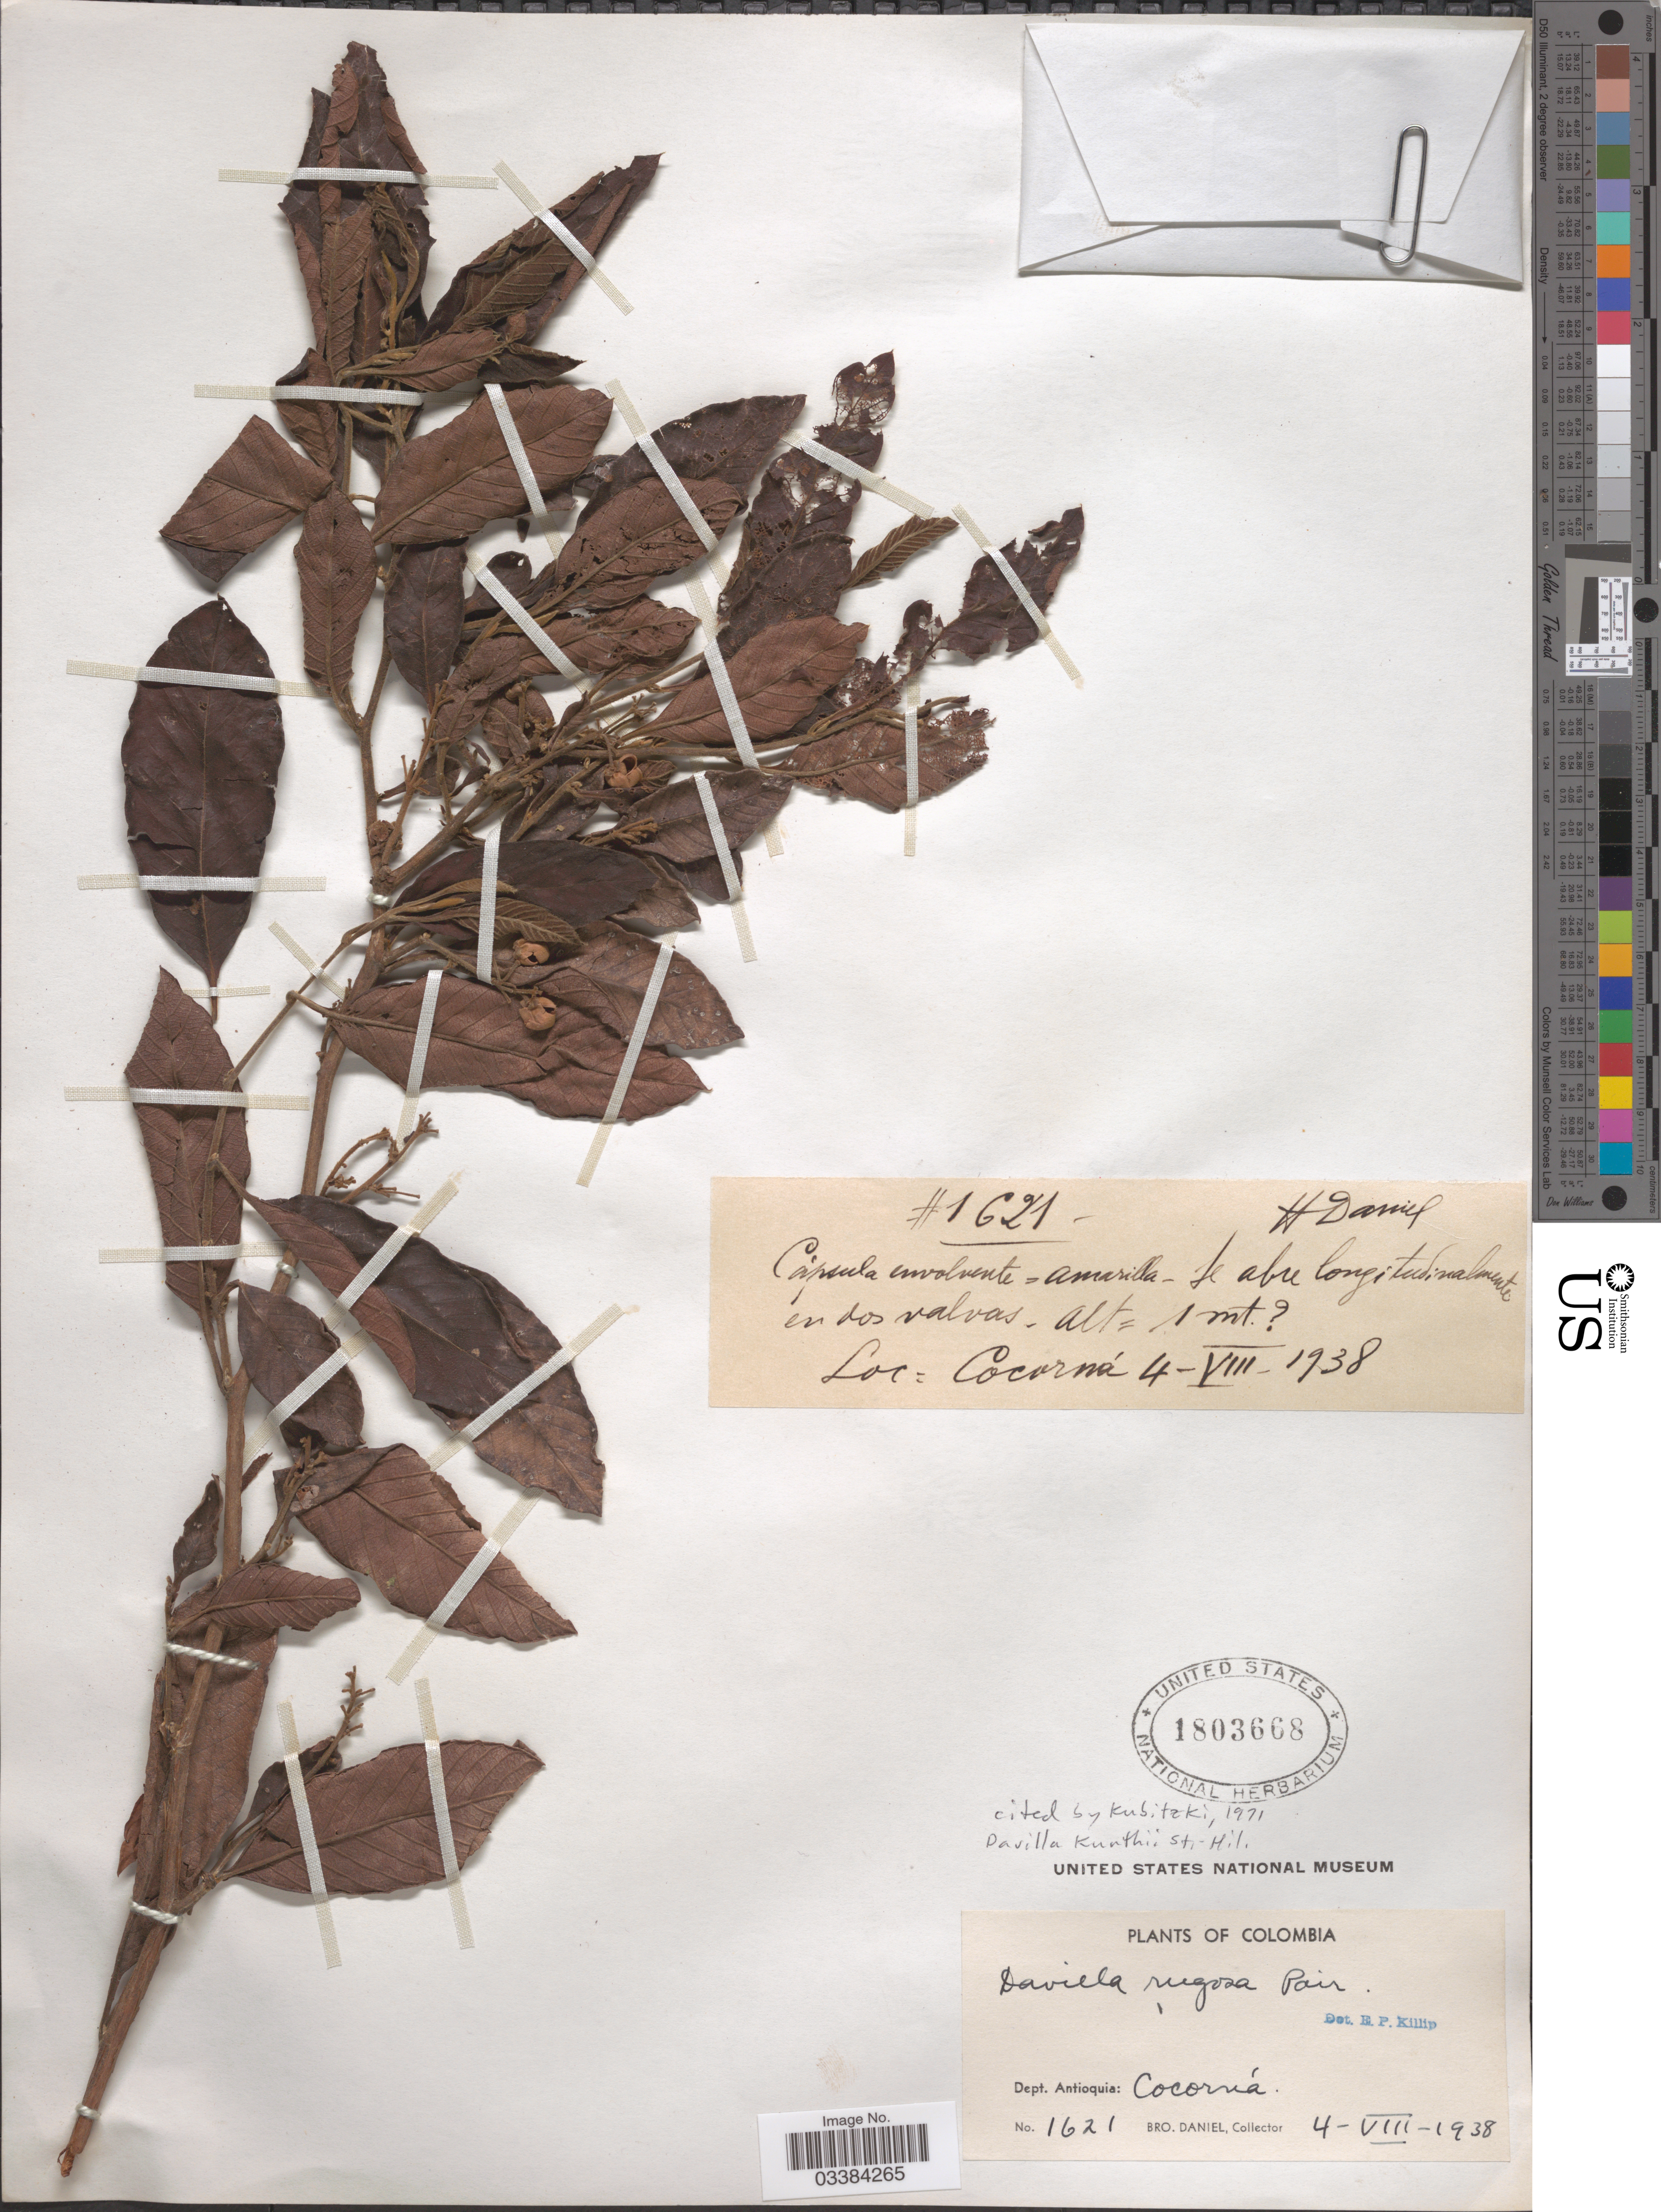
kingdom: Plantae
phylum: Tracheophyta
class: Magnoliopsida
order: Dilleniales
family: Dilleniaceae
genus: Davilla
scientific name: Davilla kunthii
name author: A. St.-Hil.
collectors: Bro. Daniel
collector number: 1621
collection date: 1938-08-04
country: Colombia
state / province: Antioquia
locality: Dept. Antioquia: Cocorná.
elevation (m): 1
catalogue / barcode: US 1803668